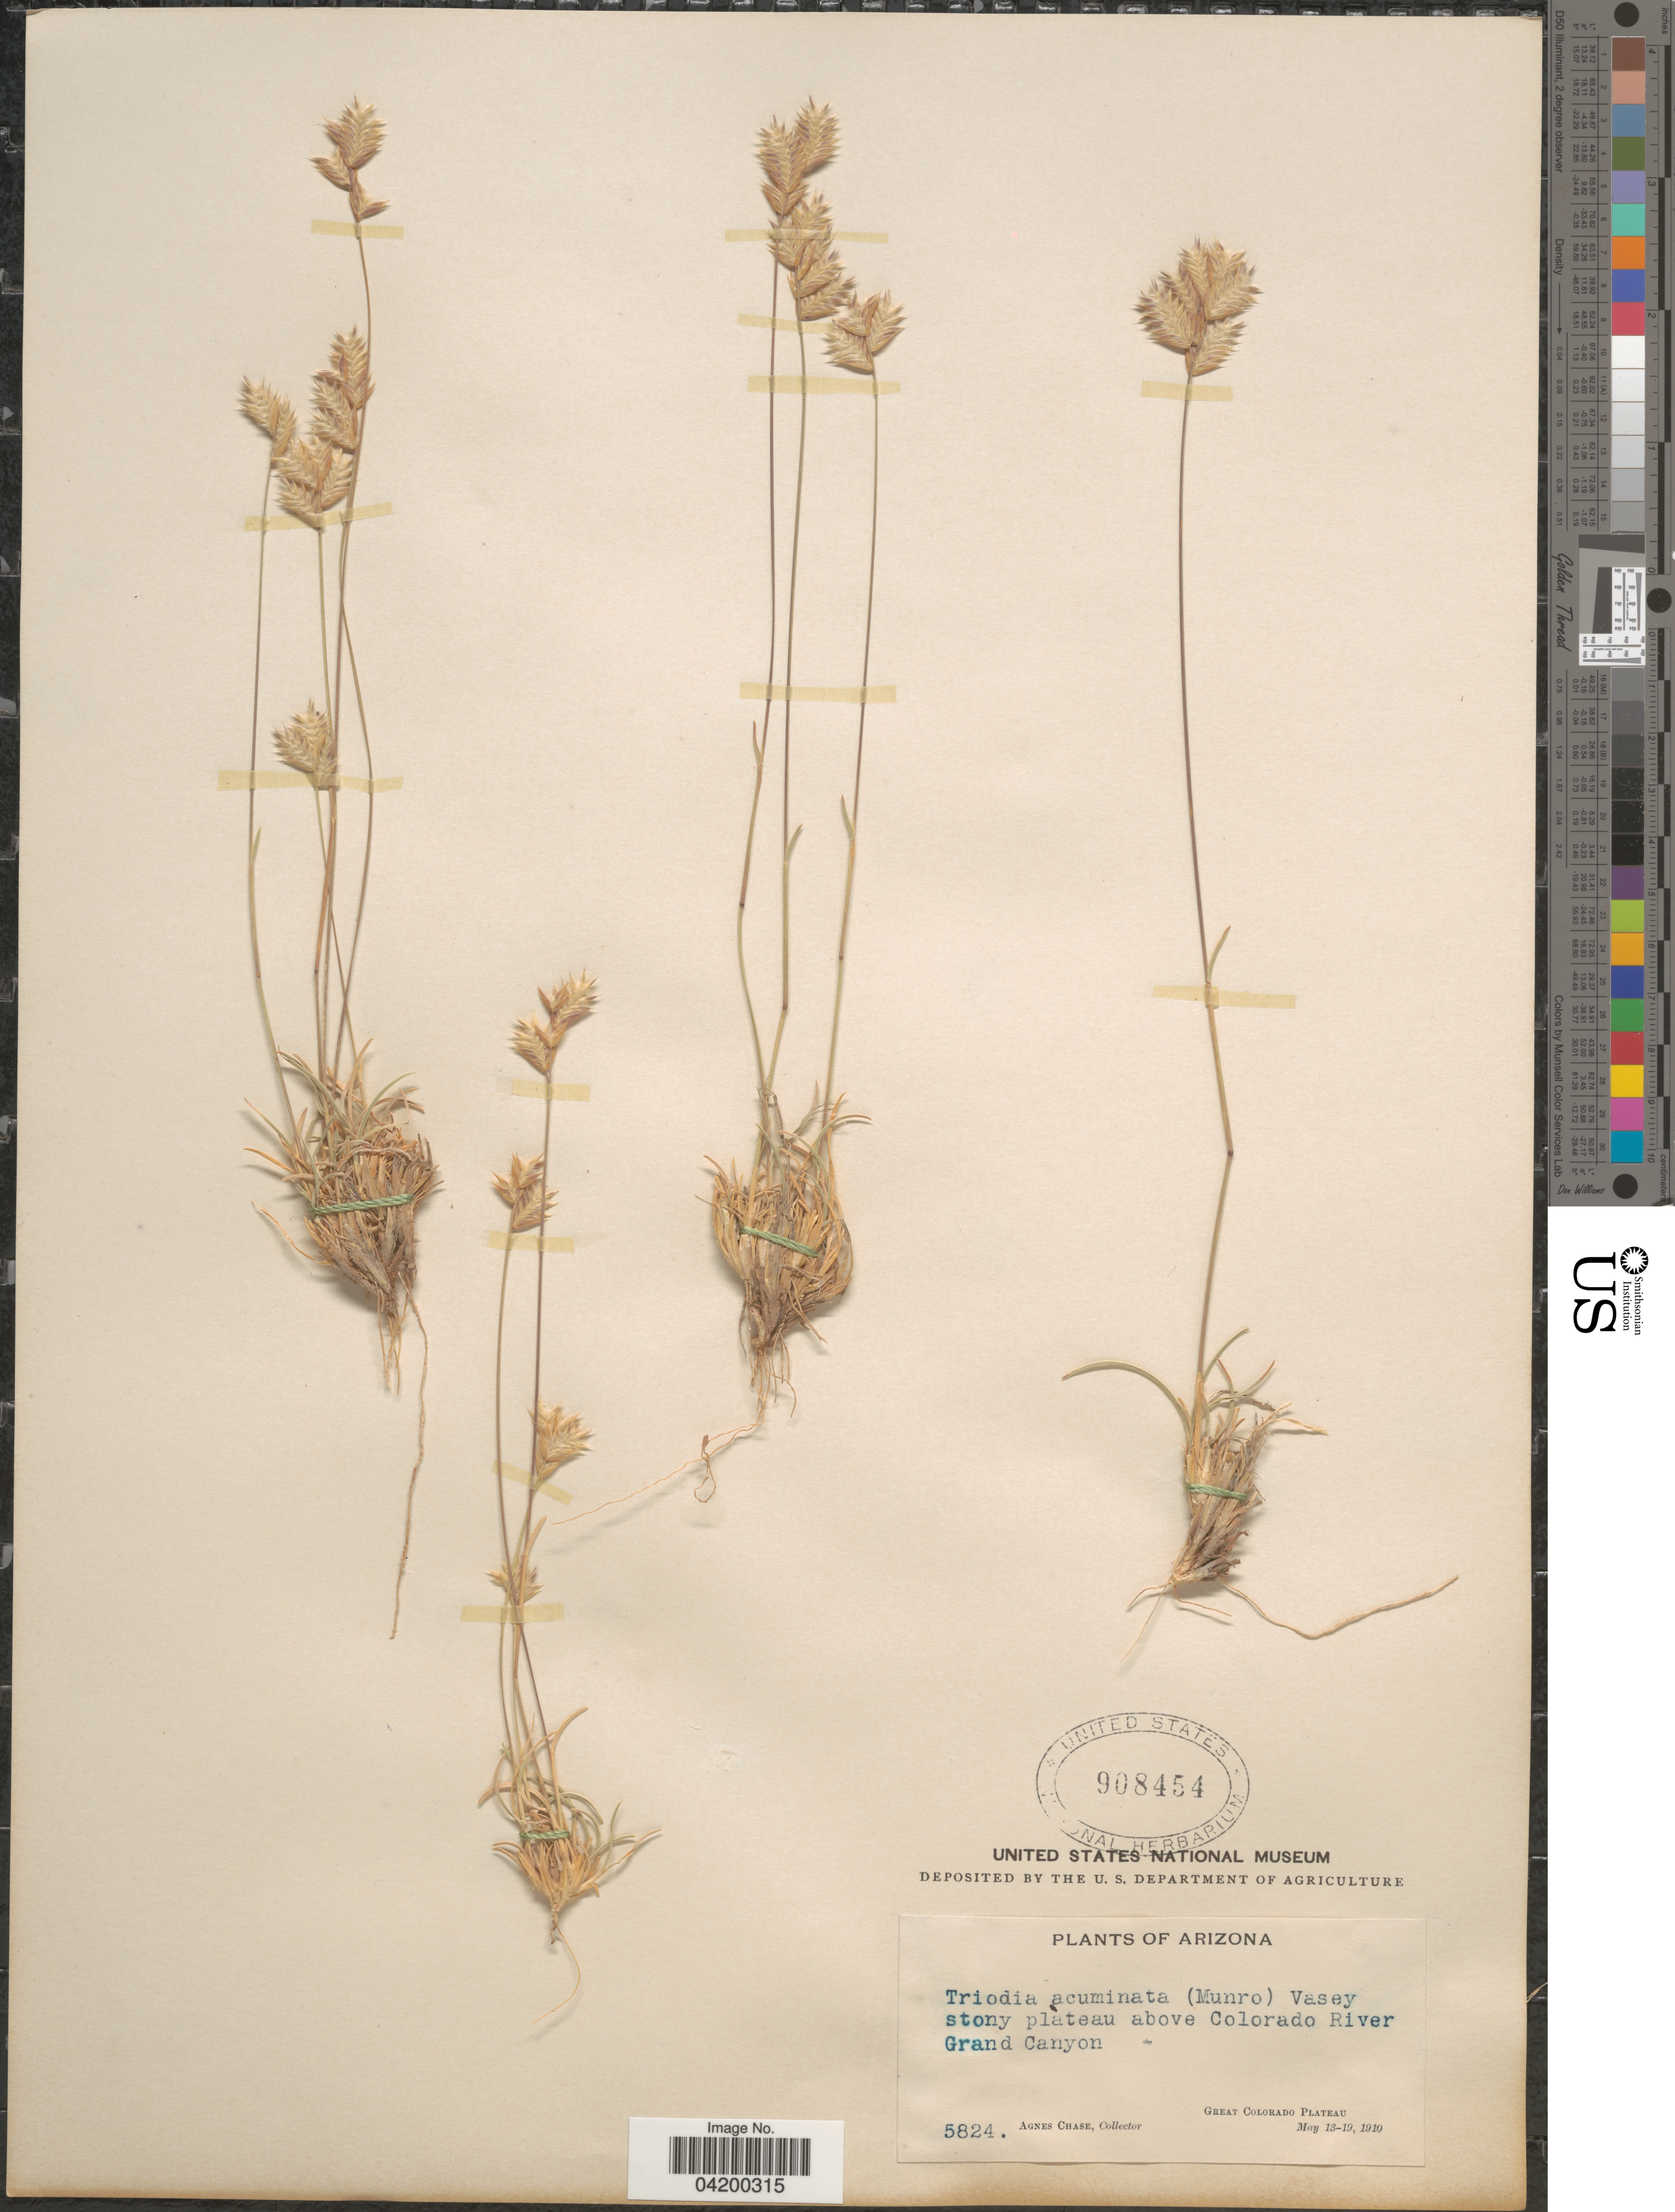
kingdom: Plantae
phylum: Tracheophyta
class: Liliopsida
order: Poales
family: Poaceae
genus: Erioneuron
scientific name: Erioneuron pilosum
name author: (Buckley) Nash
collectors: A. Chase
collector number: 5824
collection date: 1910-05-13/1910-05-19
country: United States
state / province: Arizona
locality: Stony plateau above Colorado River Grand Canyon. Great Colorado Plateau.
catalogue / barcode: US 908454